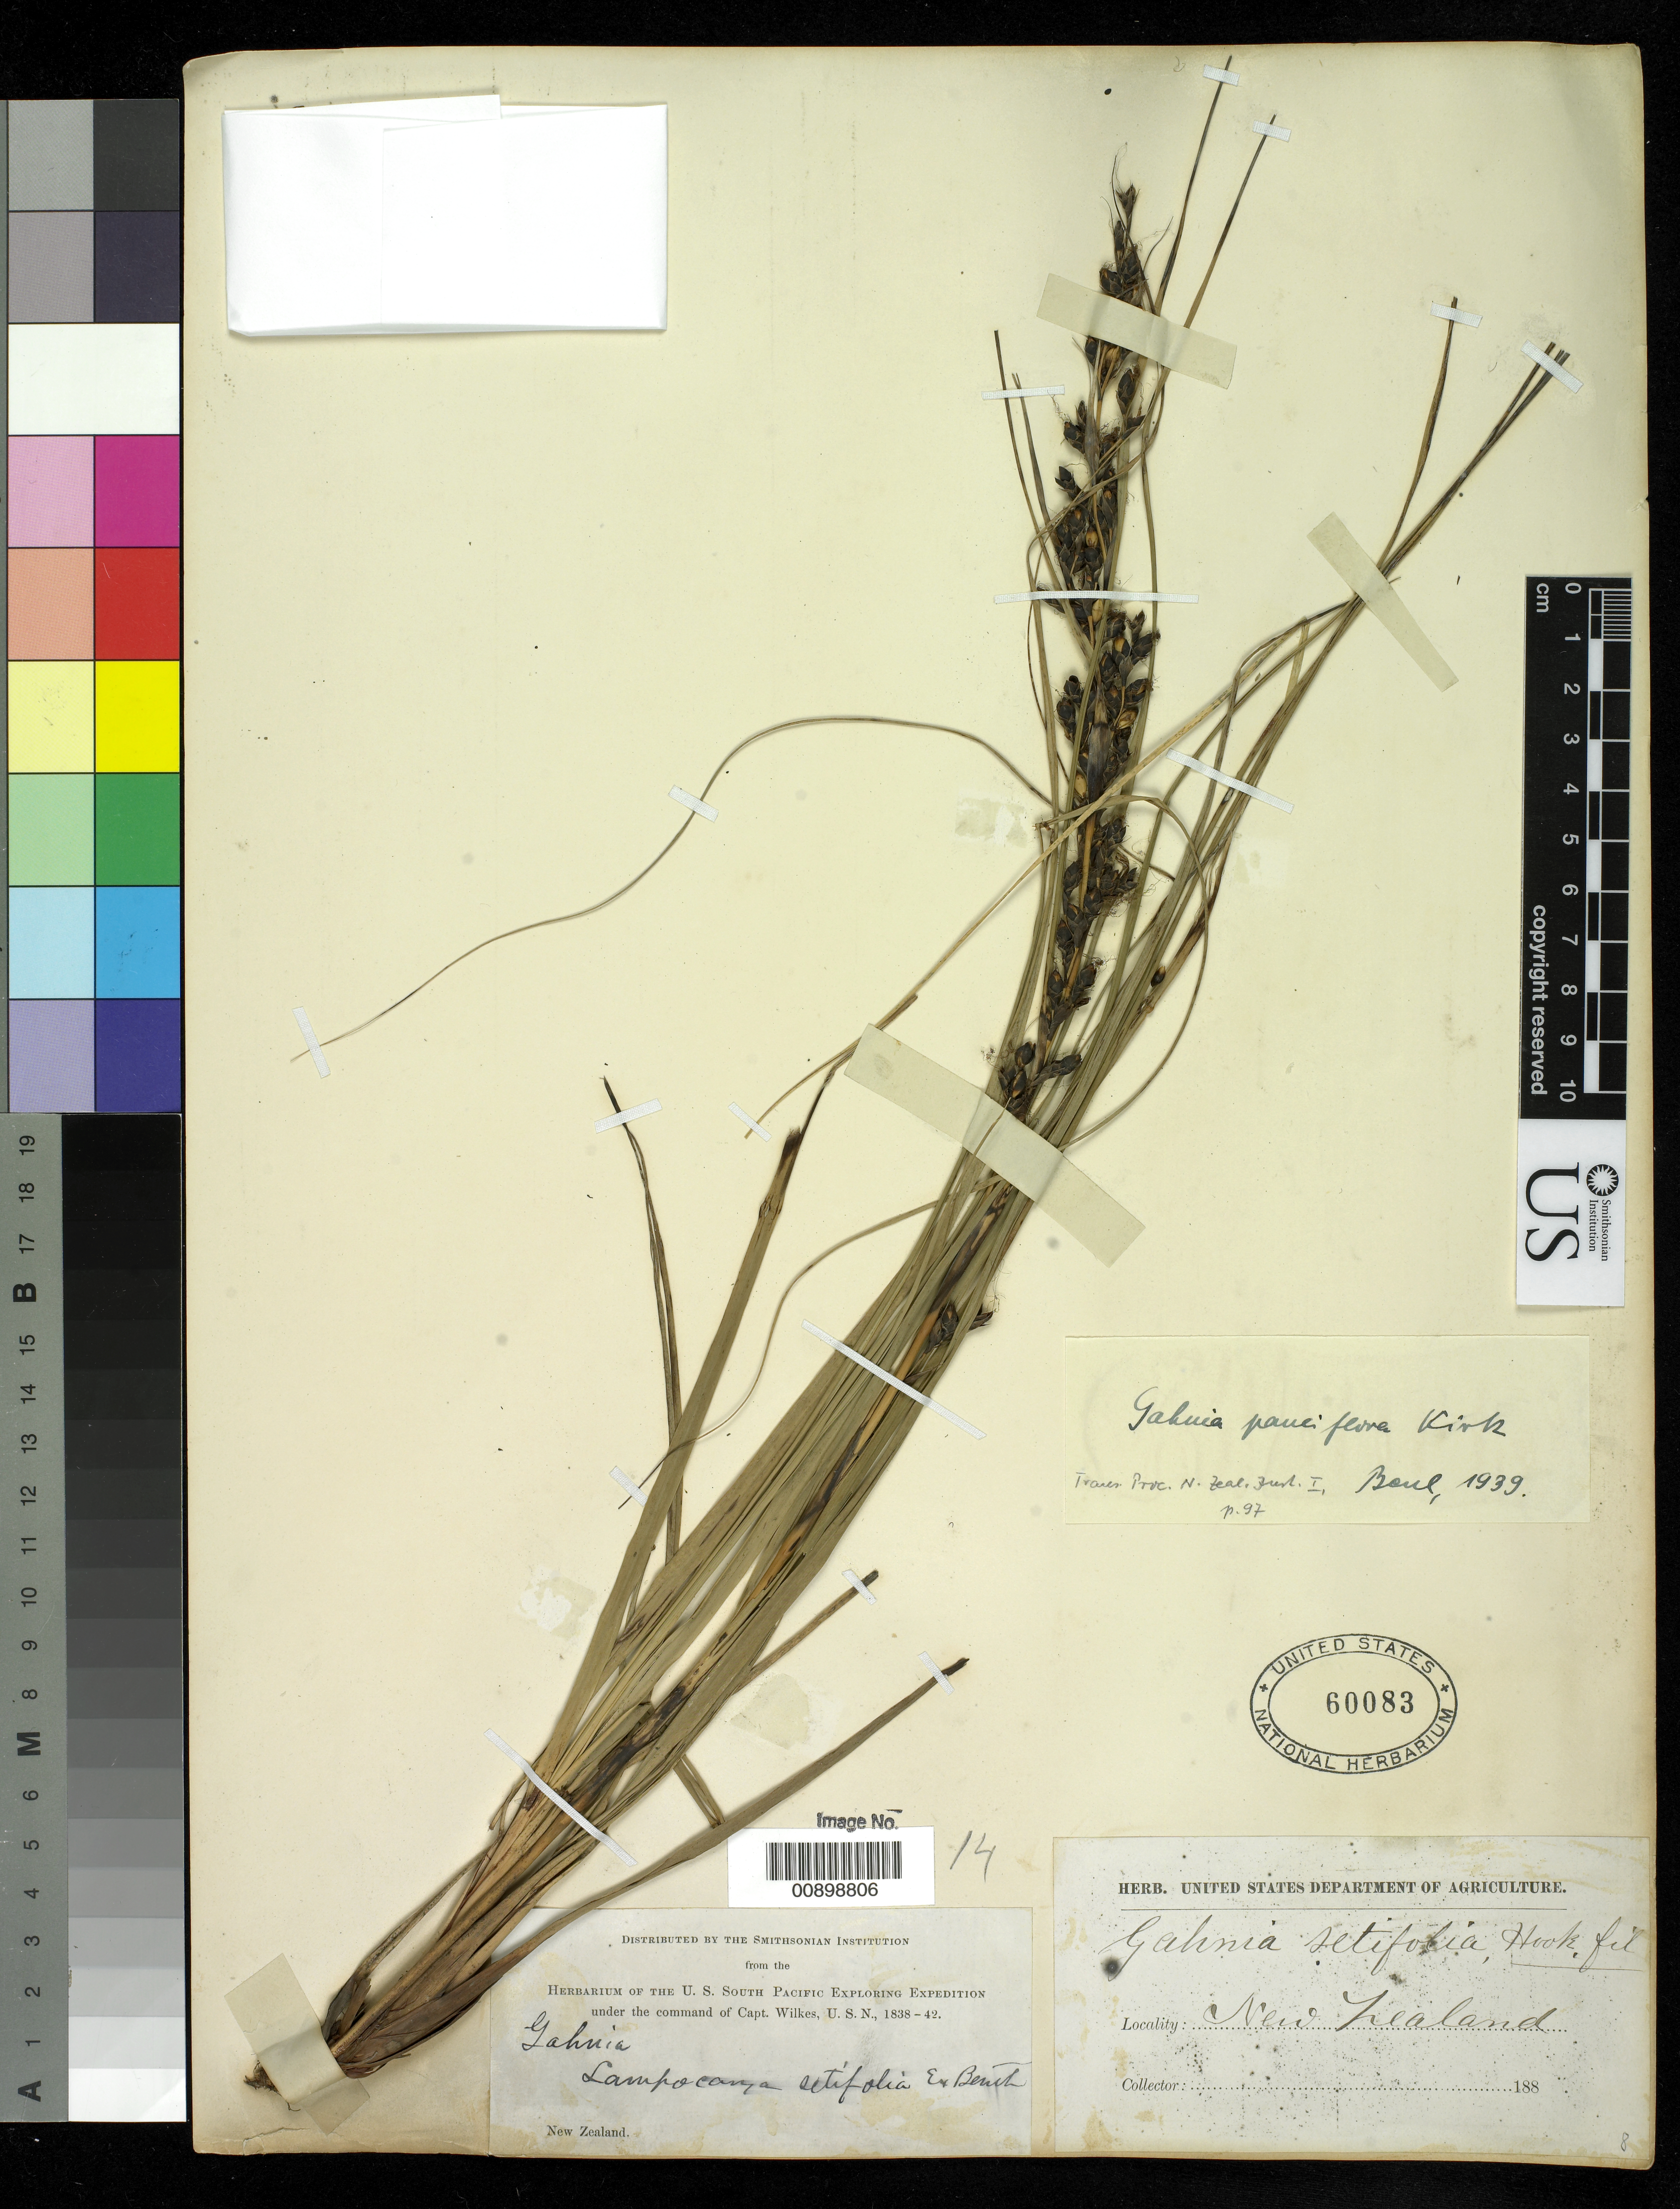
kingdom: Plantae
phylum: Tracheophyta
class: Liliopsida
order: Poales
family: Cyperaceae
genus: Gahnia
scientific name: Gahnia setifolia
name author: (A. Rich.) Hook. f.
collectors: Wilkes Explor. Exped.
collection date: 1838/1842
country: New Zealand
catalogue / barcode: US 60083